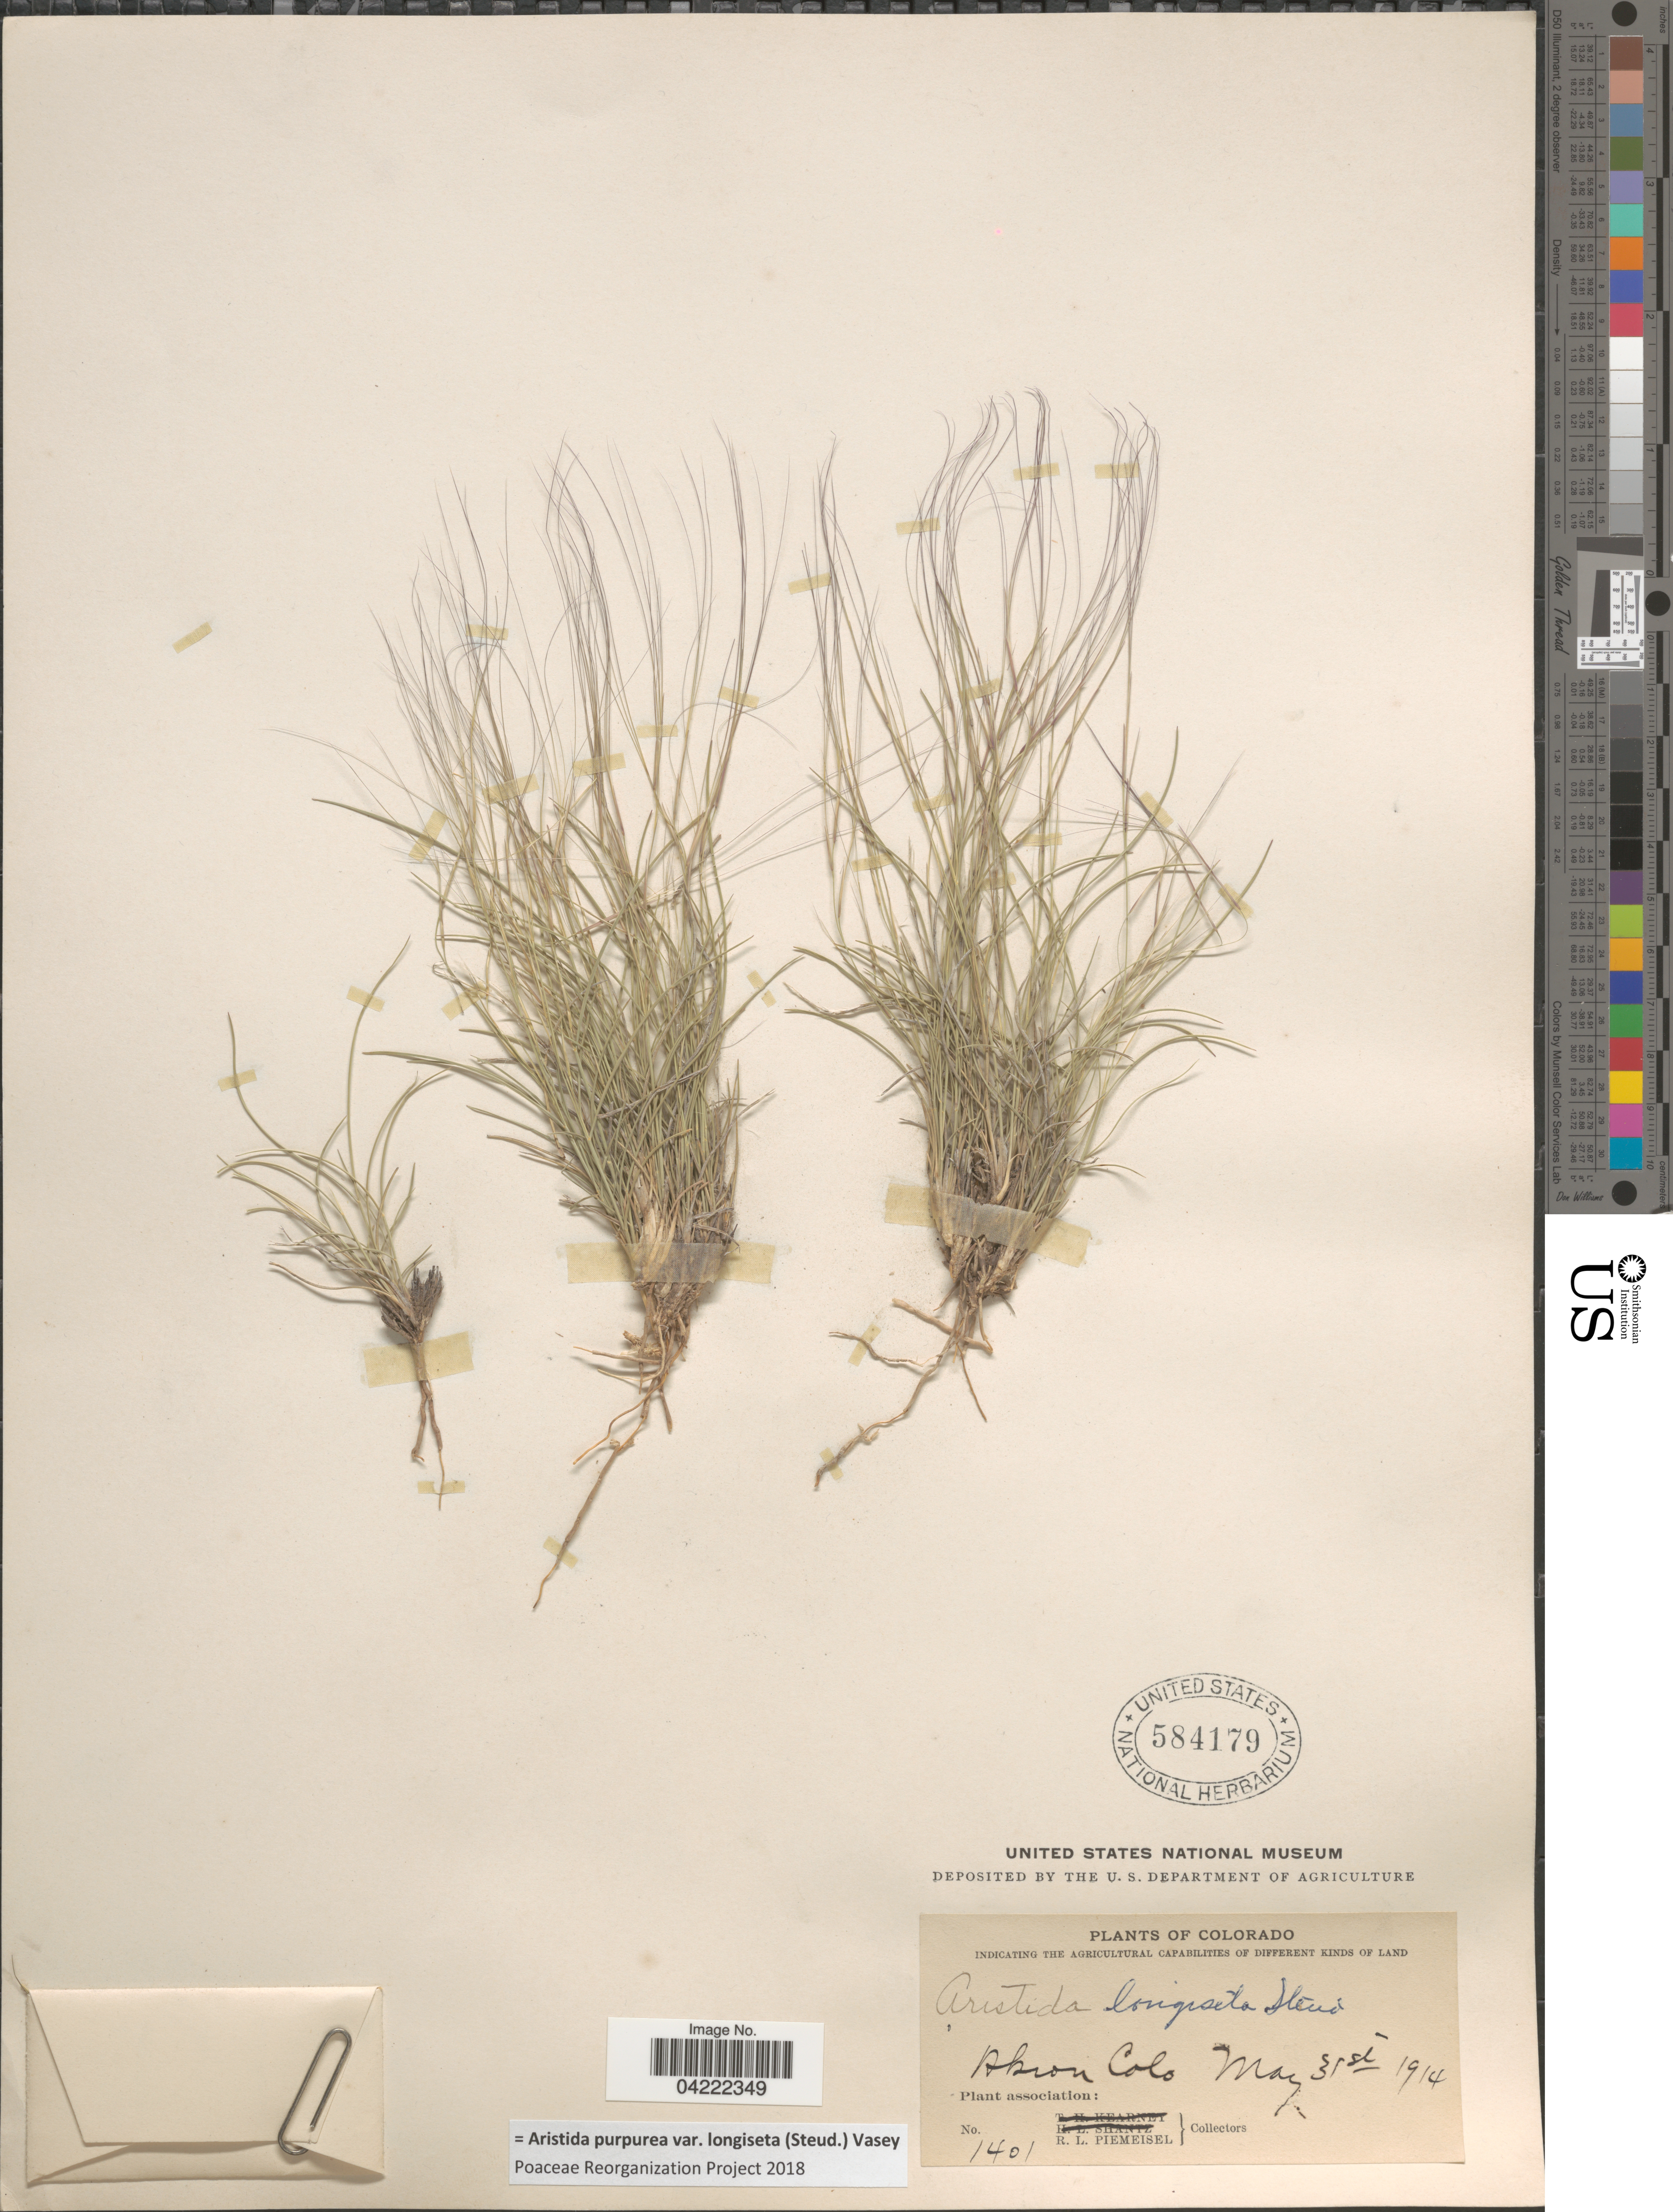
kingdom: Plantae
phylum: Tracheophyta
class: Liliopsida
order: Poales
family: Poaceae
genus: Aristida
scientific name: Aristida purpurea var. longiseta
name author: (Steud.) Vasey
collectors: R. L. Piemeisel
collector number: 1401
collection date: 1914-05-31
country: United States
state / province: Colorado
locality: Akron.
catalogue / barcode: US 584179